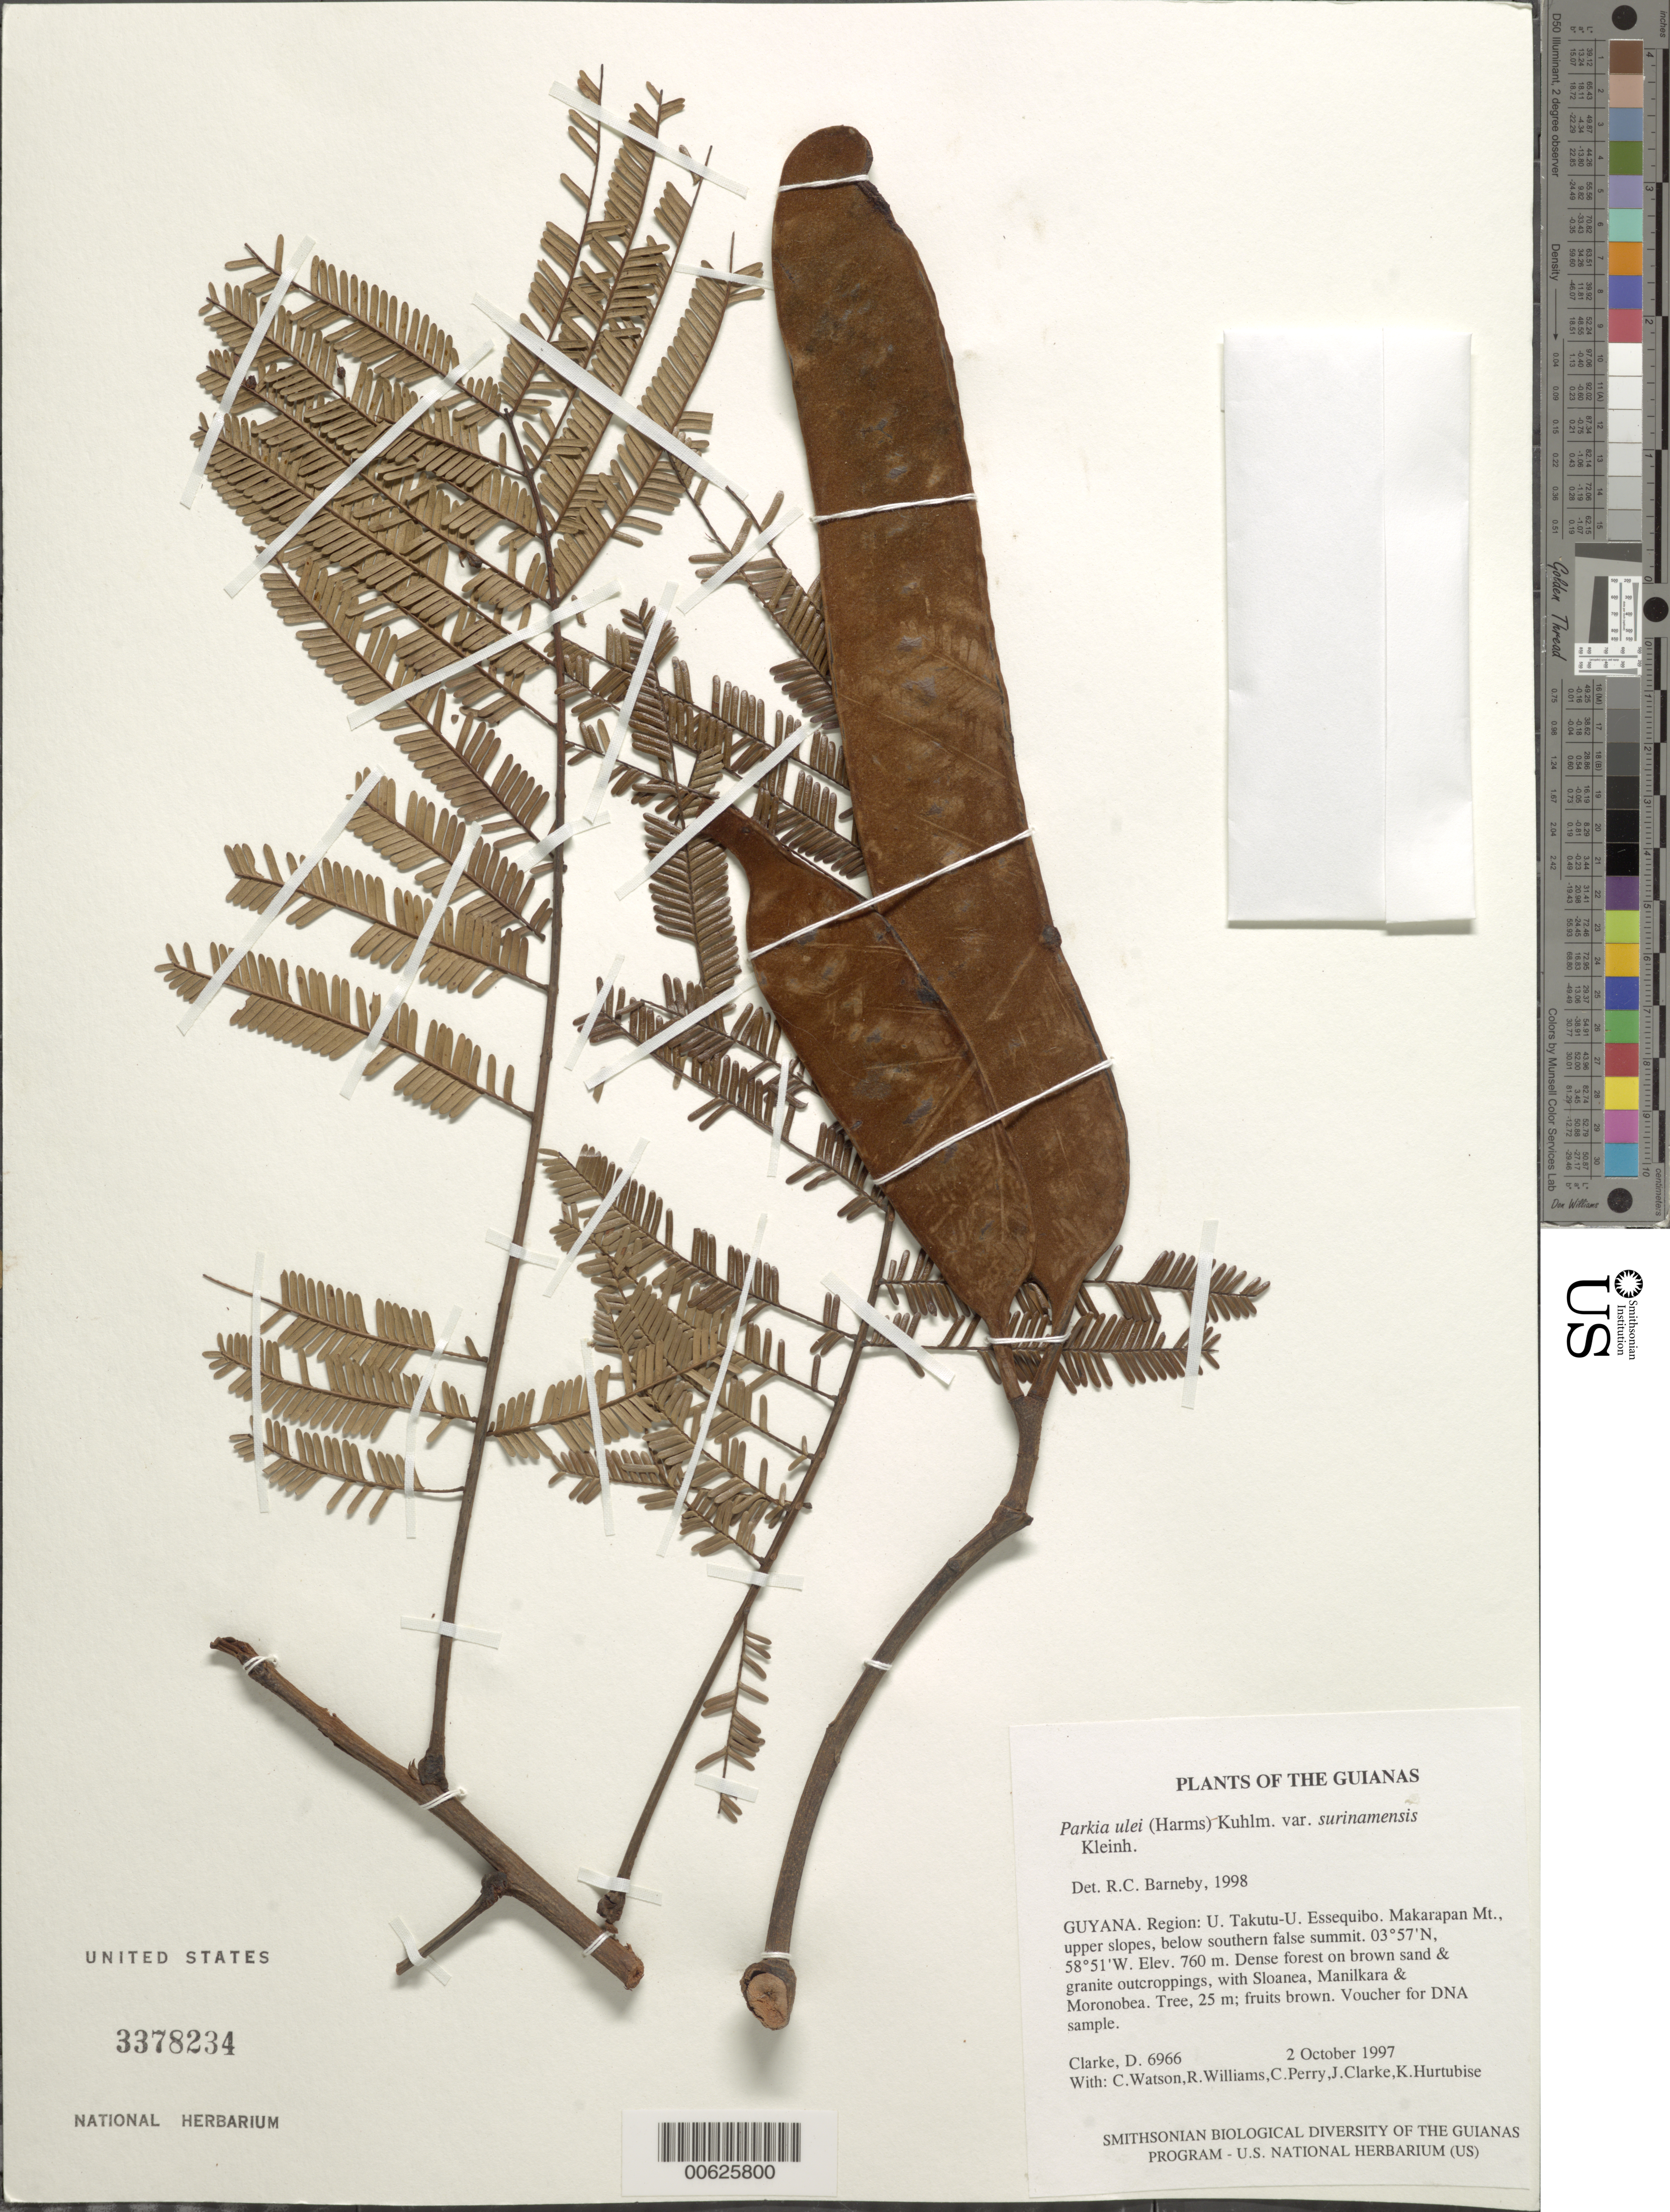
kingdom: Plantae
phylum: Tracheophyta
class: Magnoliopsida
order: Fabales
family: Fabaceae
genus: Parkia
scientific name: Parkia ulei var. surinamensis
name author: Kleinhoonte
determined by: Barneby, Rupert C., (NY)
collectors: H. D. Clarke, C. Watson, R. Williams, C. Perry, J. Clarke & K. Hurtubise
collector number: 6966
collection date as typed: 2 October 1997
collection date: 1997-10-02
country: Guyana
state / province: U. Takutu-U. Essequibo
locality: Makarapan Mt., upper slopes, below southern false summit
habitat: Dense forest on brown sand & granite outcroppings, with Sloanea, Manilkara & Moronobea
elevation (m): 760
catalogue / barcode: US 3378234